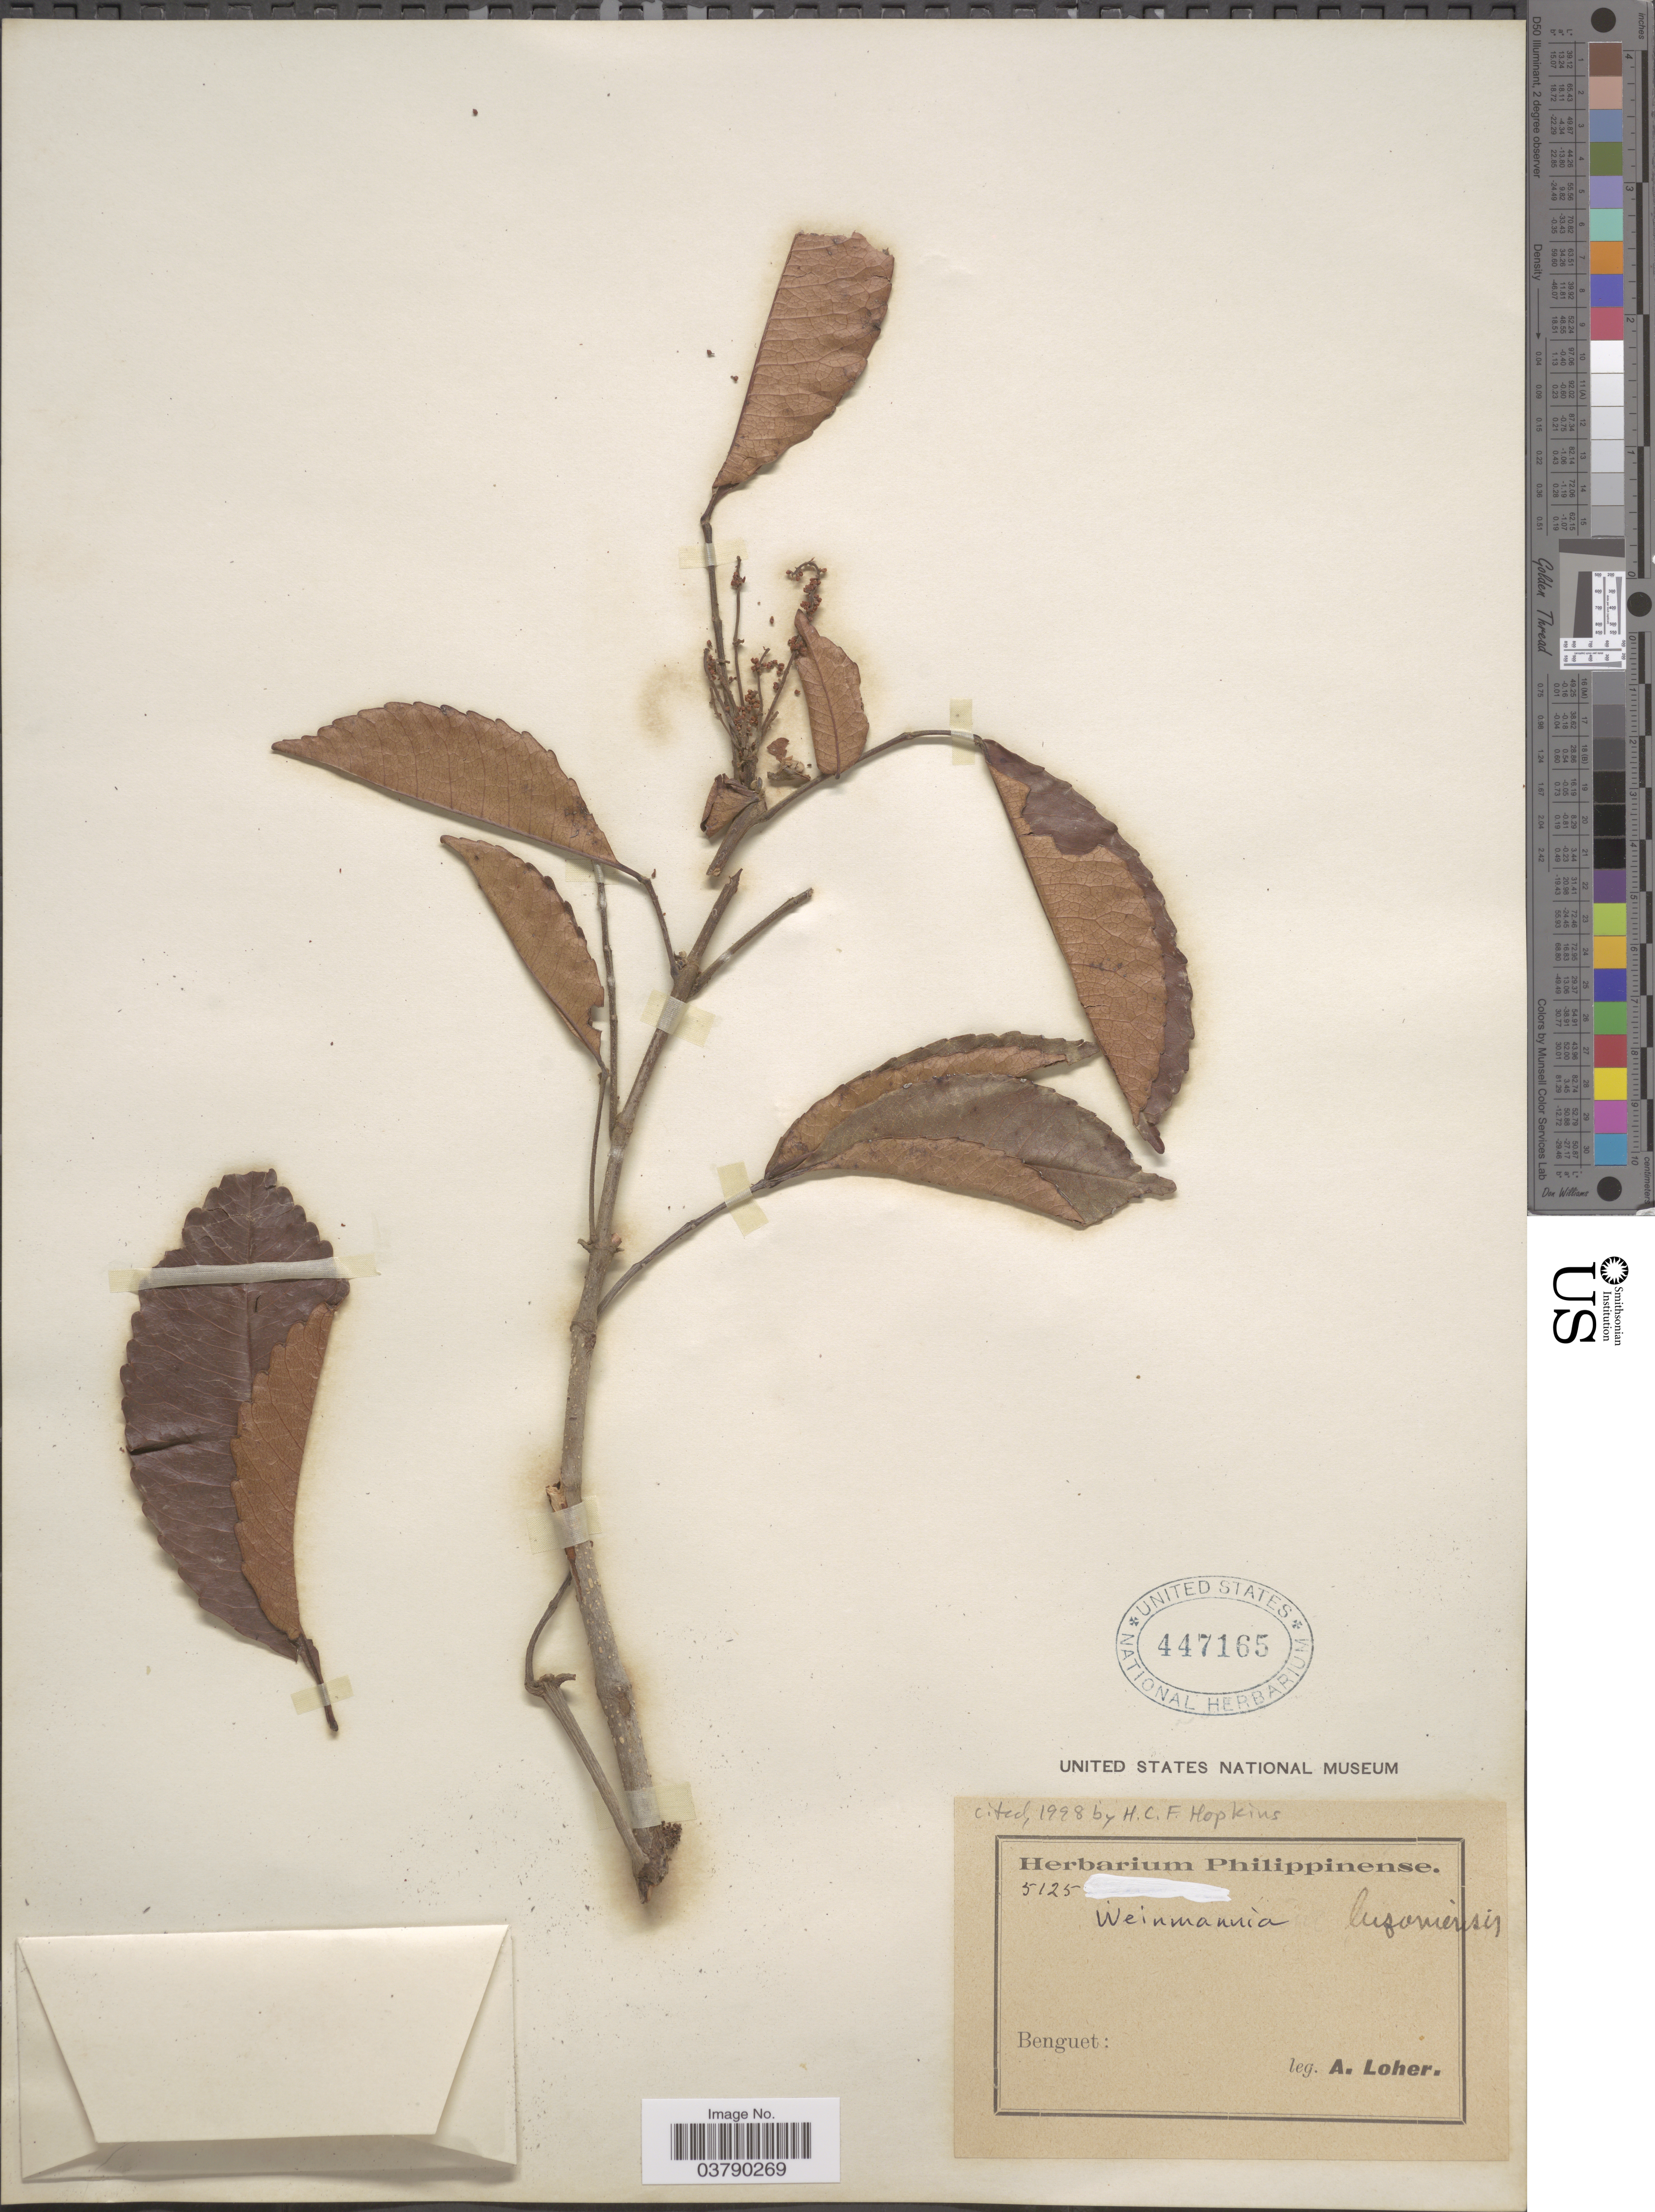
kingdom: Plantae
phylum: Tracheophyta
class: Magnoliopsida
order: Oxalidales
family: Cunoniaceae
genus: Pterophylla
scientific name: Pterophylla luzoniensis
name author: (S. Vidal) Pillon & H.C. Hopkins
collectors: A. Loher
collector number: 5125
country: Philippines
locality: Benguet.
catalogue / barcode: US 447165